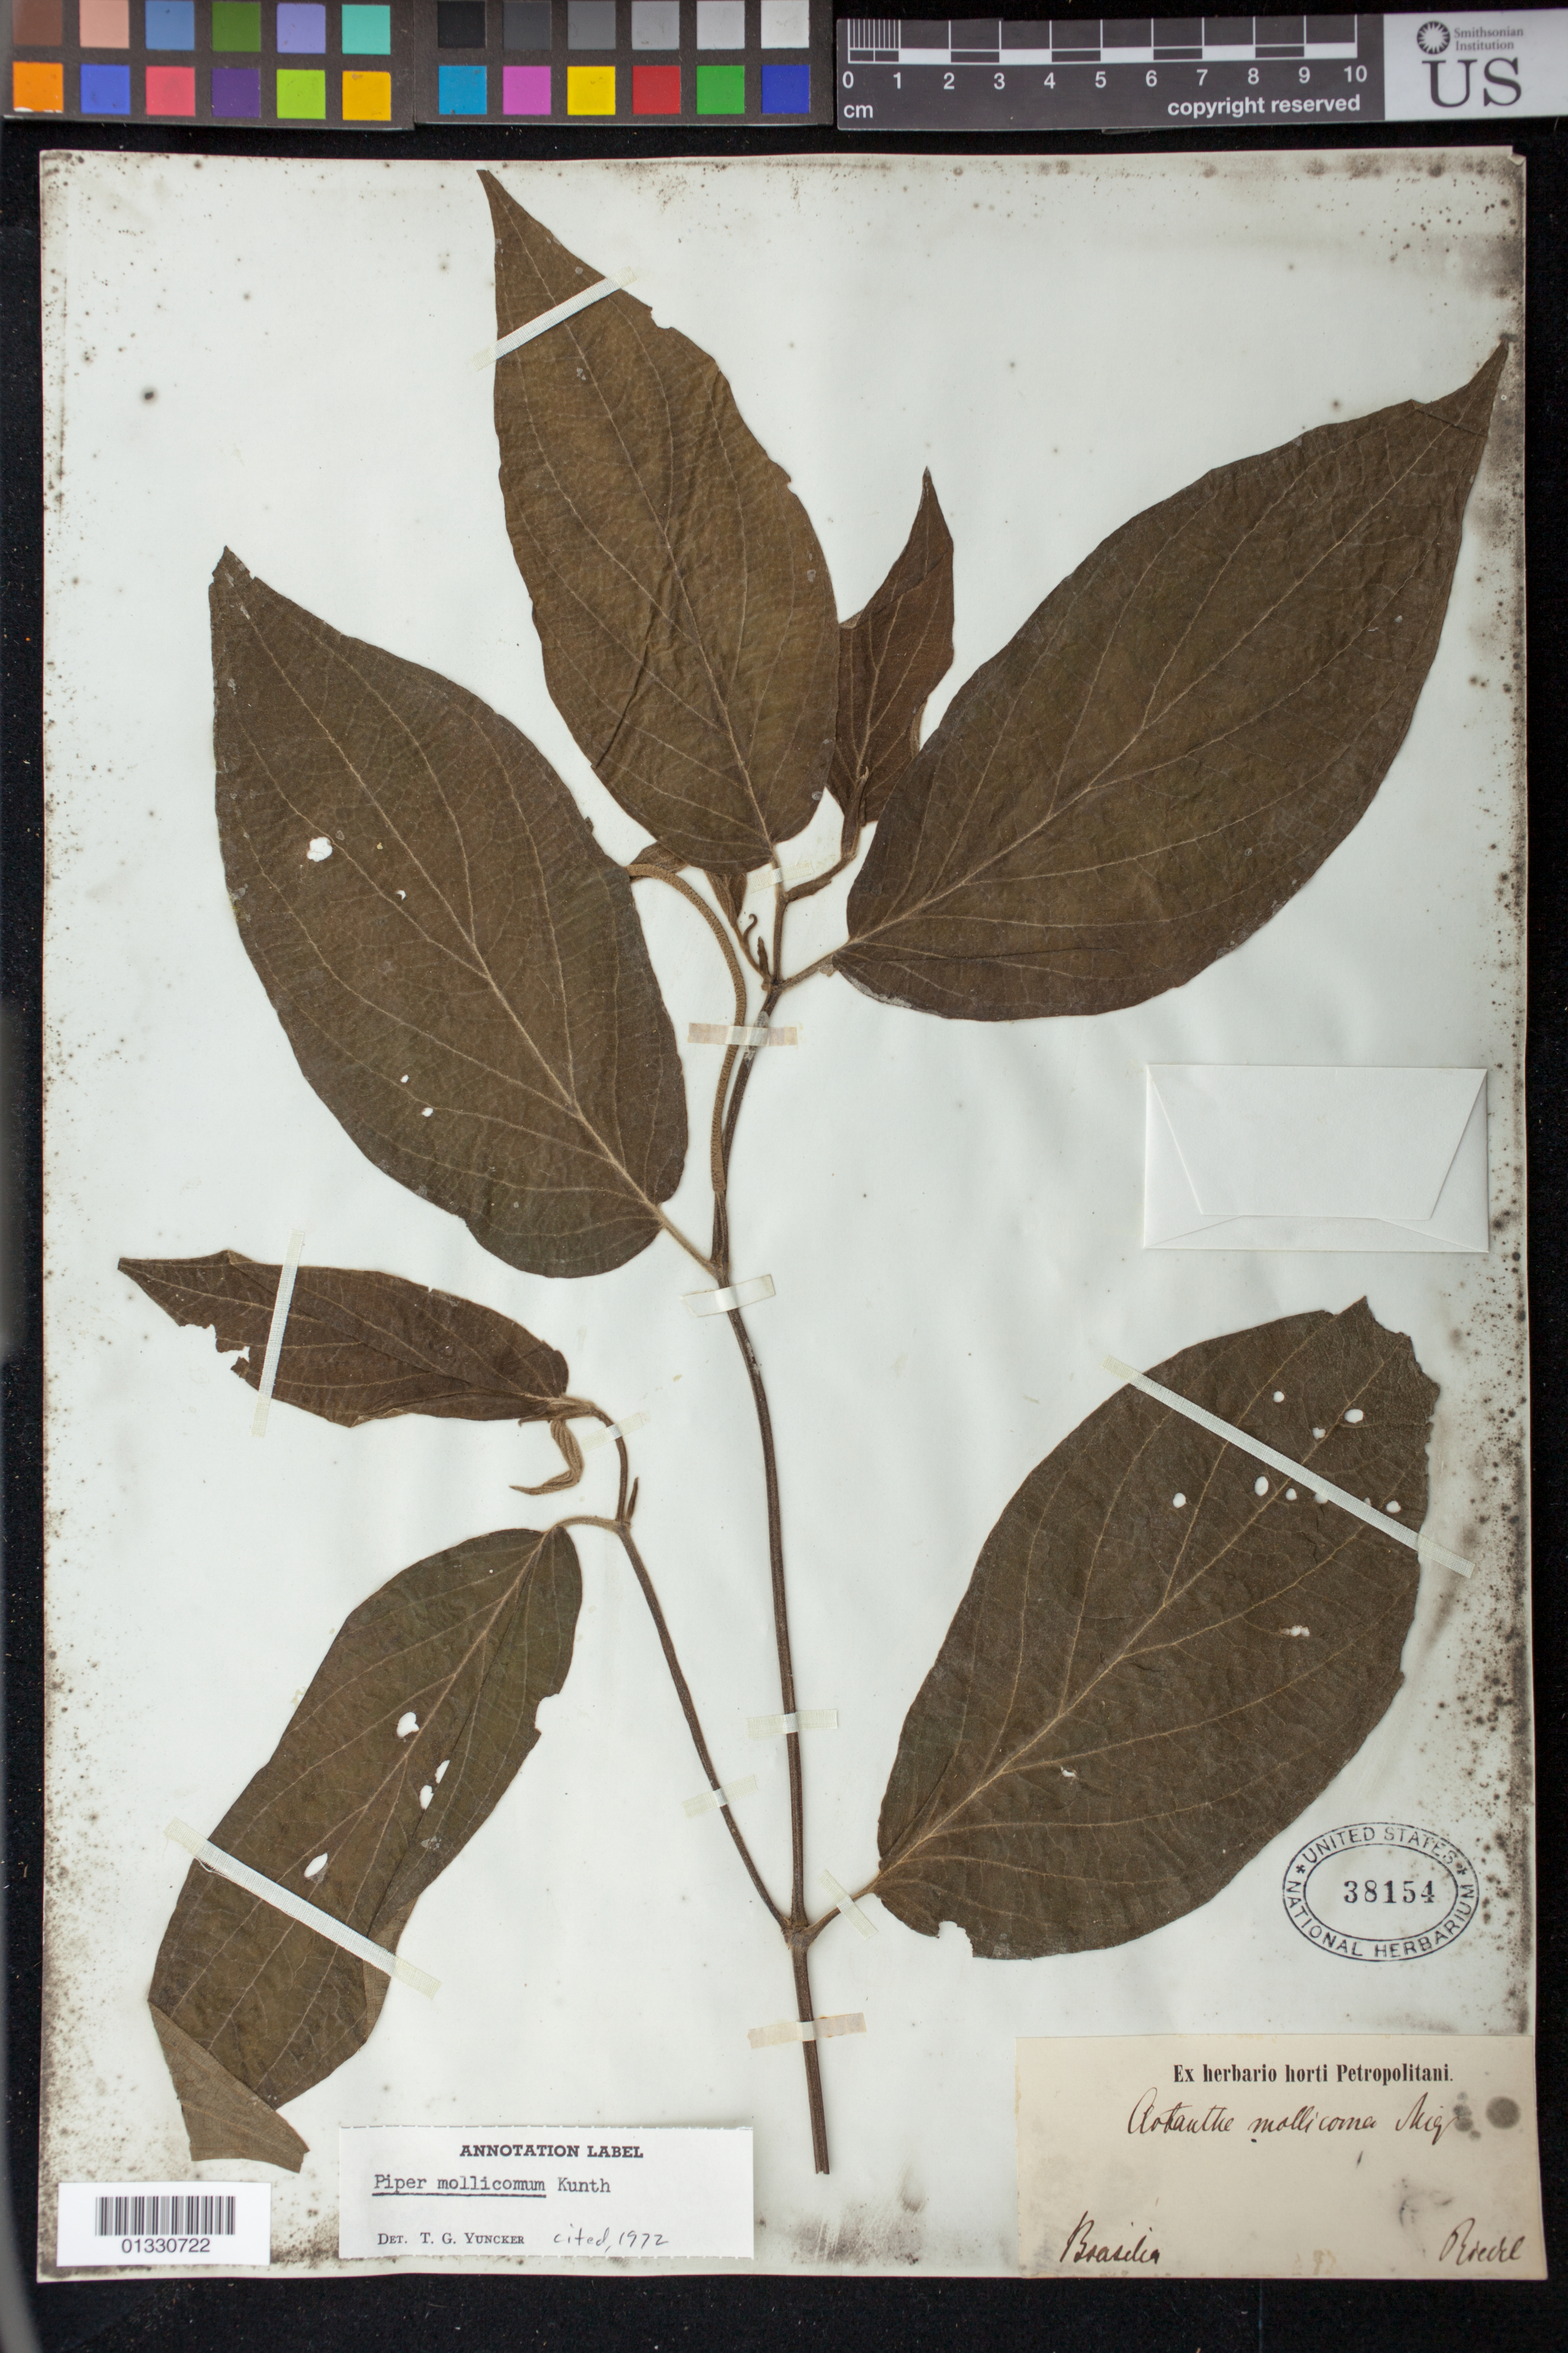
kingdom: Plantae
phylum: Tracheophyta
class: Magnoliopsida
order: Piperales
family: Piperaceae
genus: Piper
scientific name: Piper mollicomum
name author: Kunth ex Steud.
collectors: L. Riedel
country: Brazil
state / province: Distrito Federal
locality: Brasilia.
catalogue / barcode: US 38154